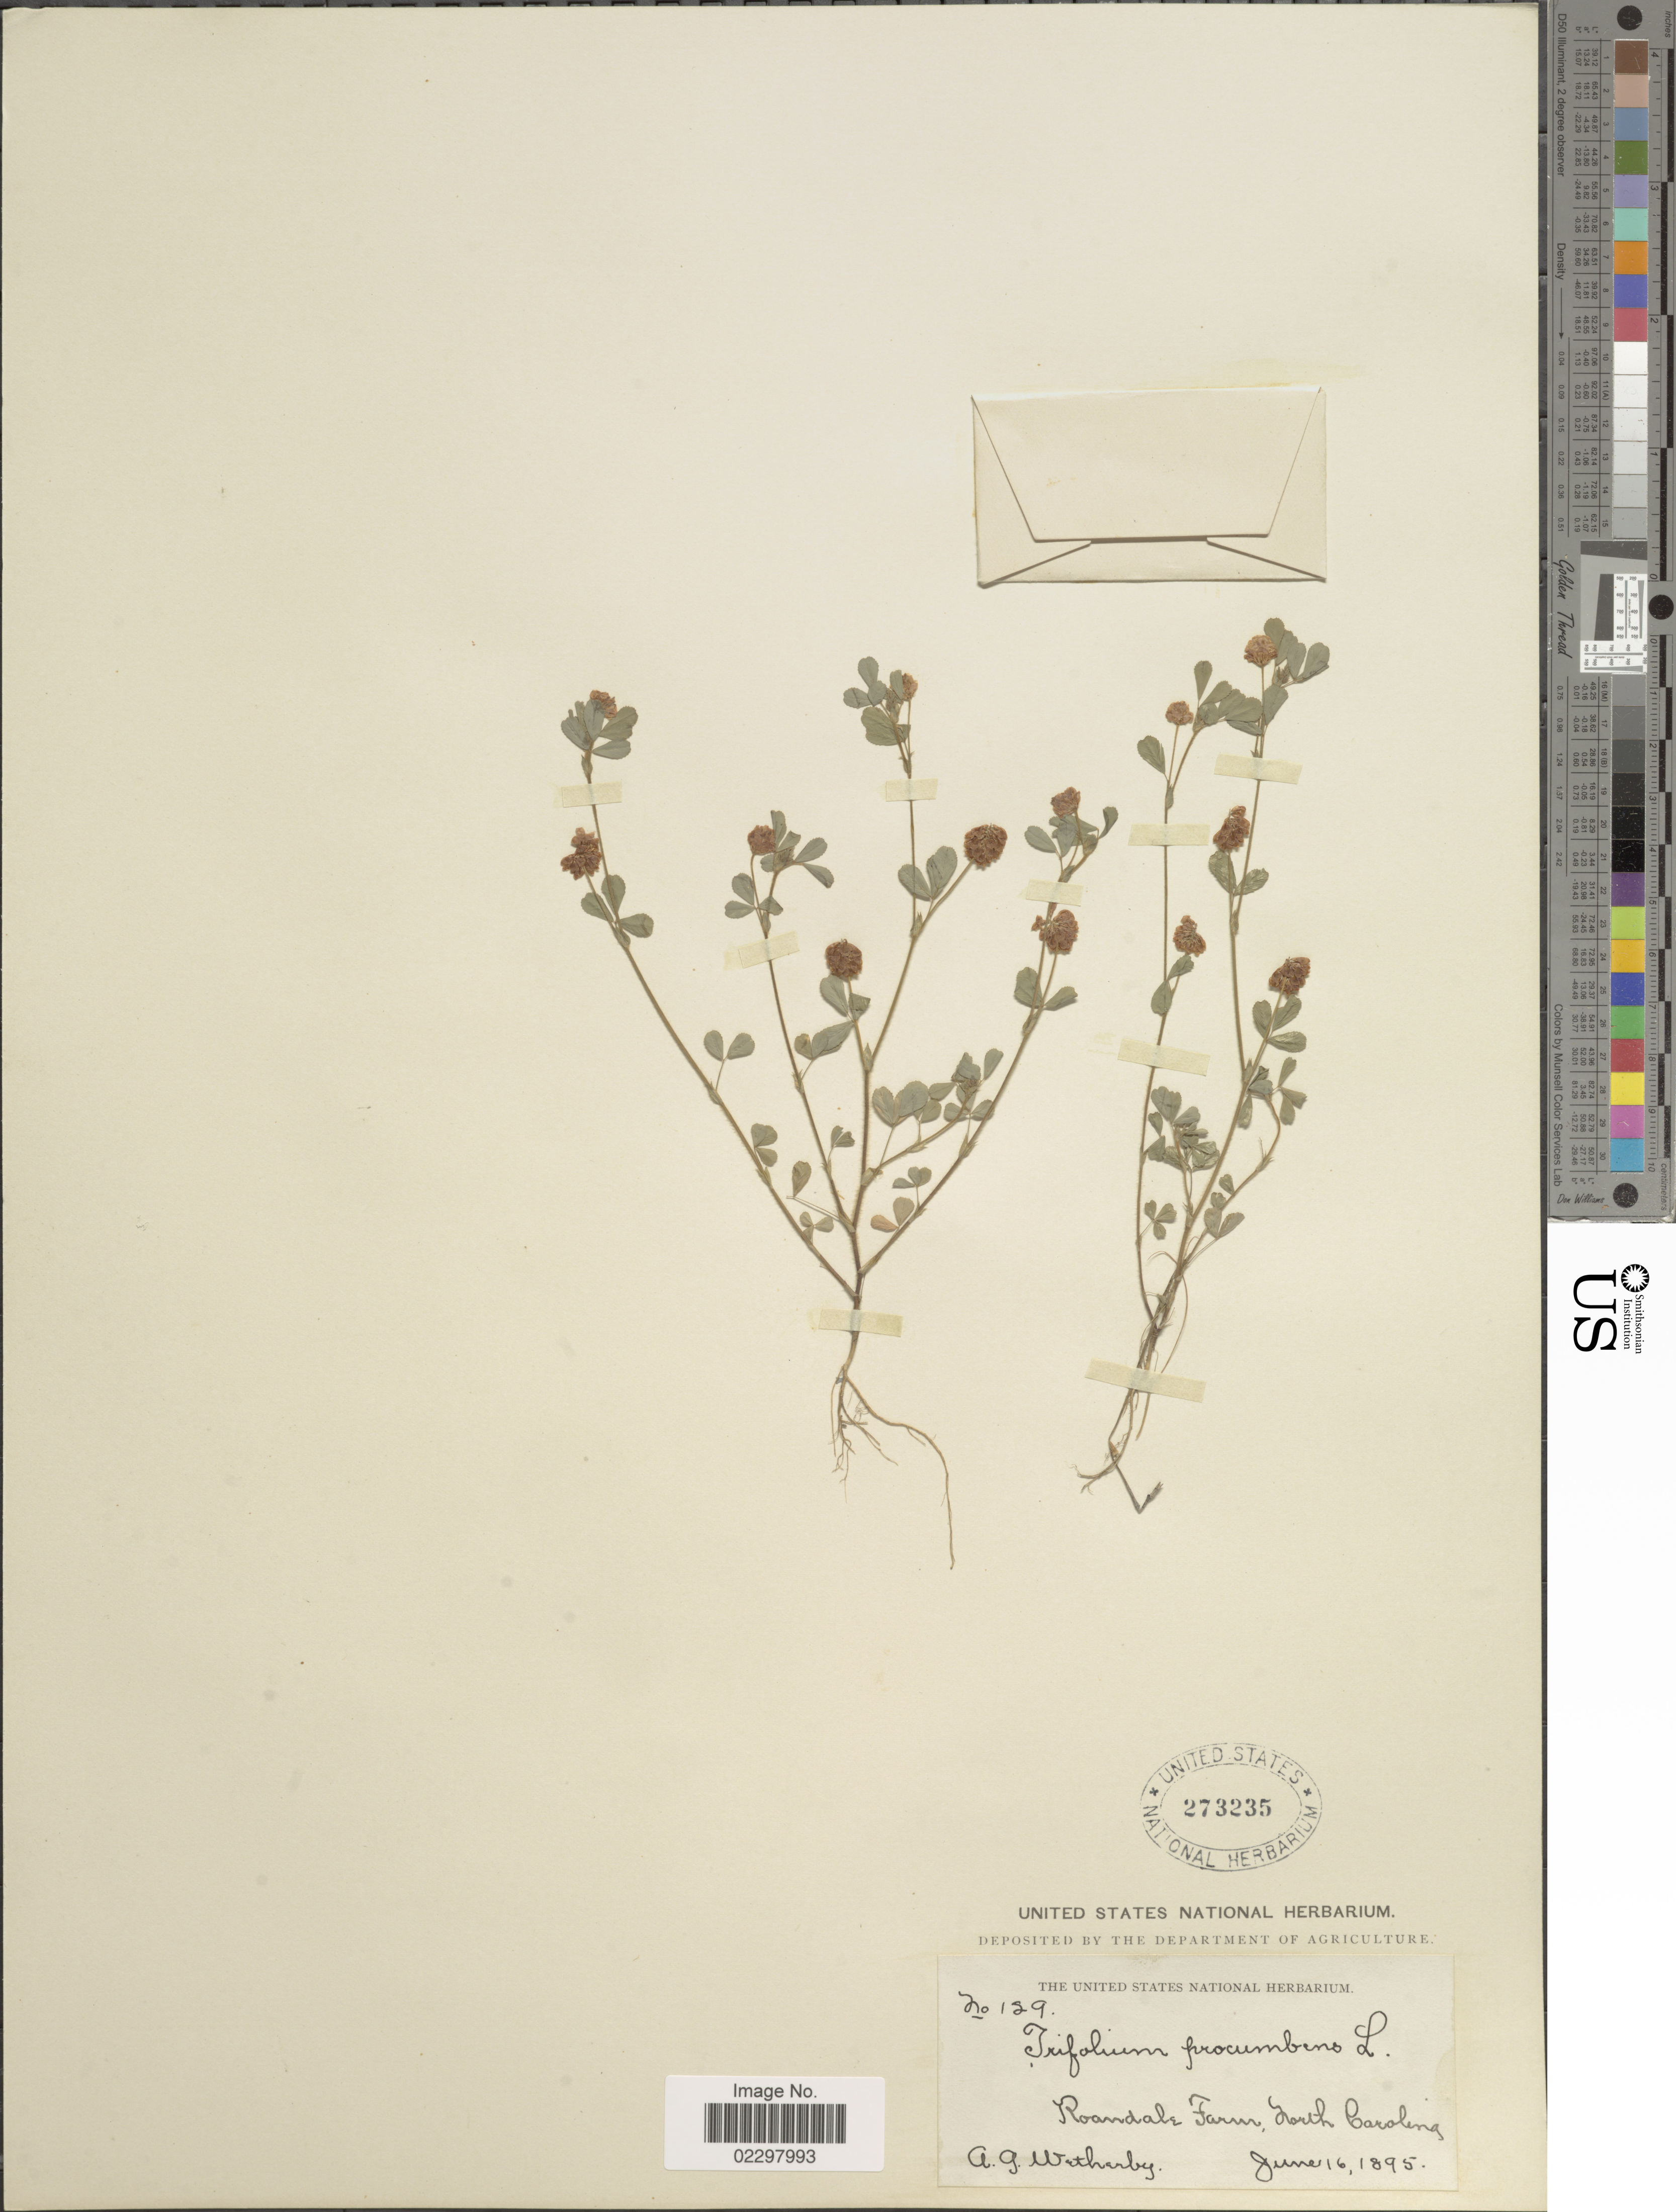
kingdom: Plantae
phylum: Tracheophyta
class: Magnoliopsida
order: Fabales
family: Fabaceae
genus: Trifolium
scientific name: Trifolium procumbens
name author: L.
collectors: A. Wetherby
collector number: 129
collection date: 1895-06-16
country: United States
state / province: North Carolina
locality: Roandale Farm.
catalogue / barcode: US 273235